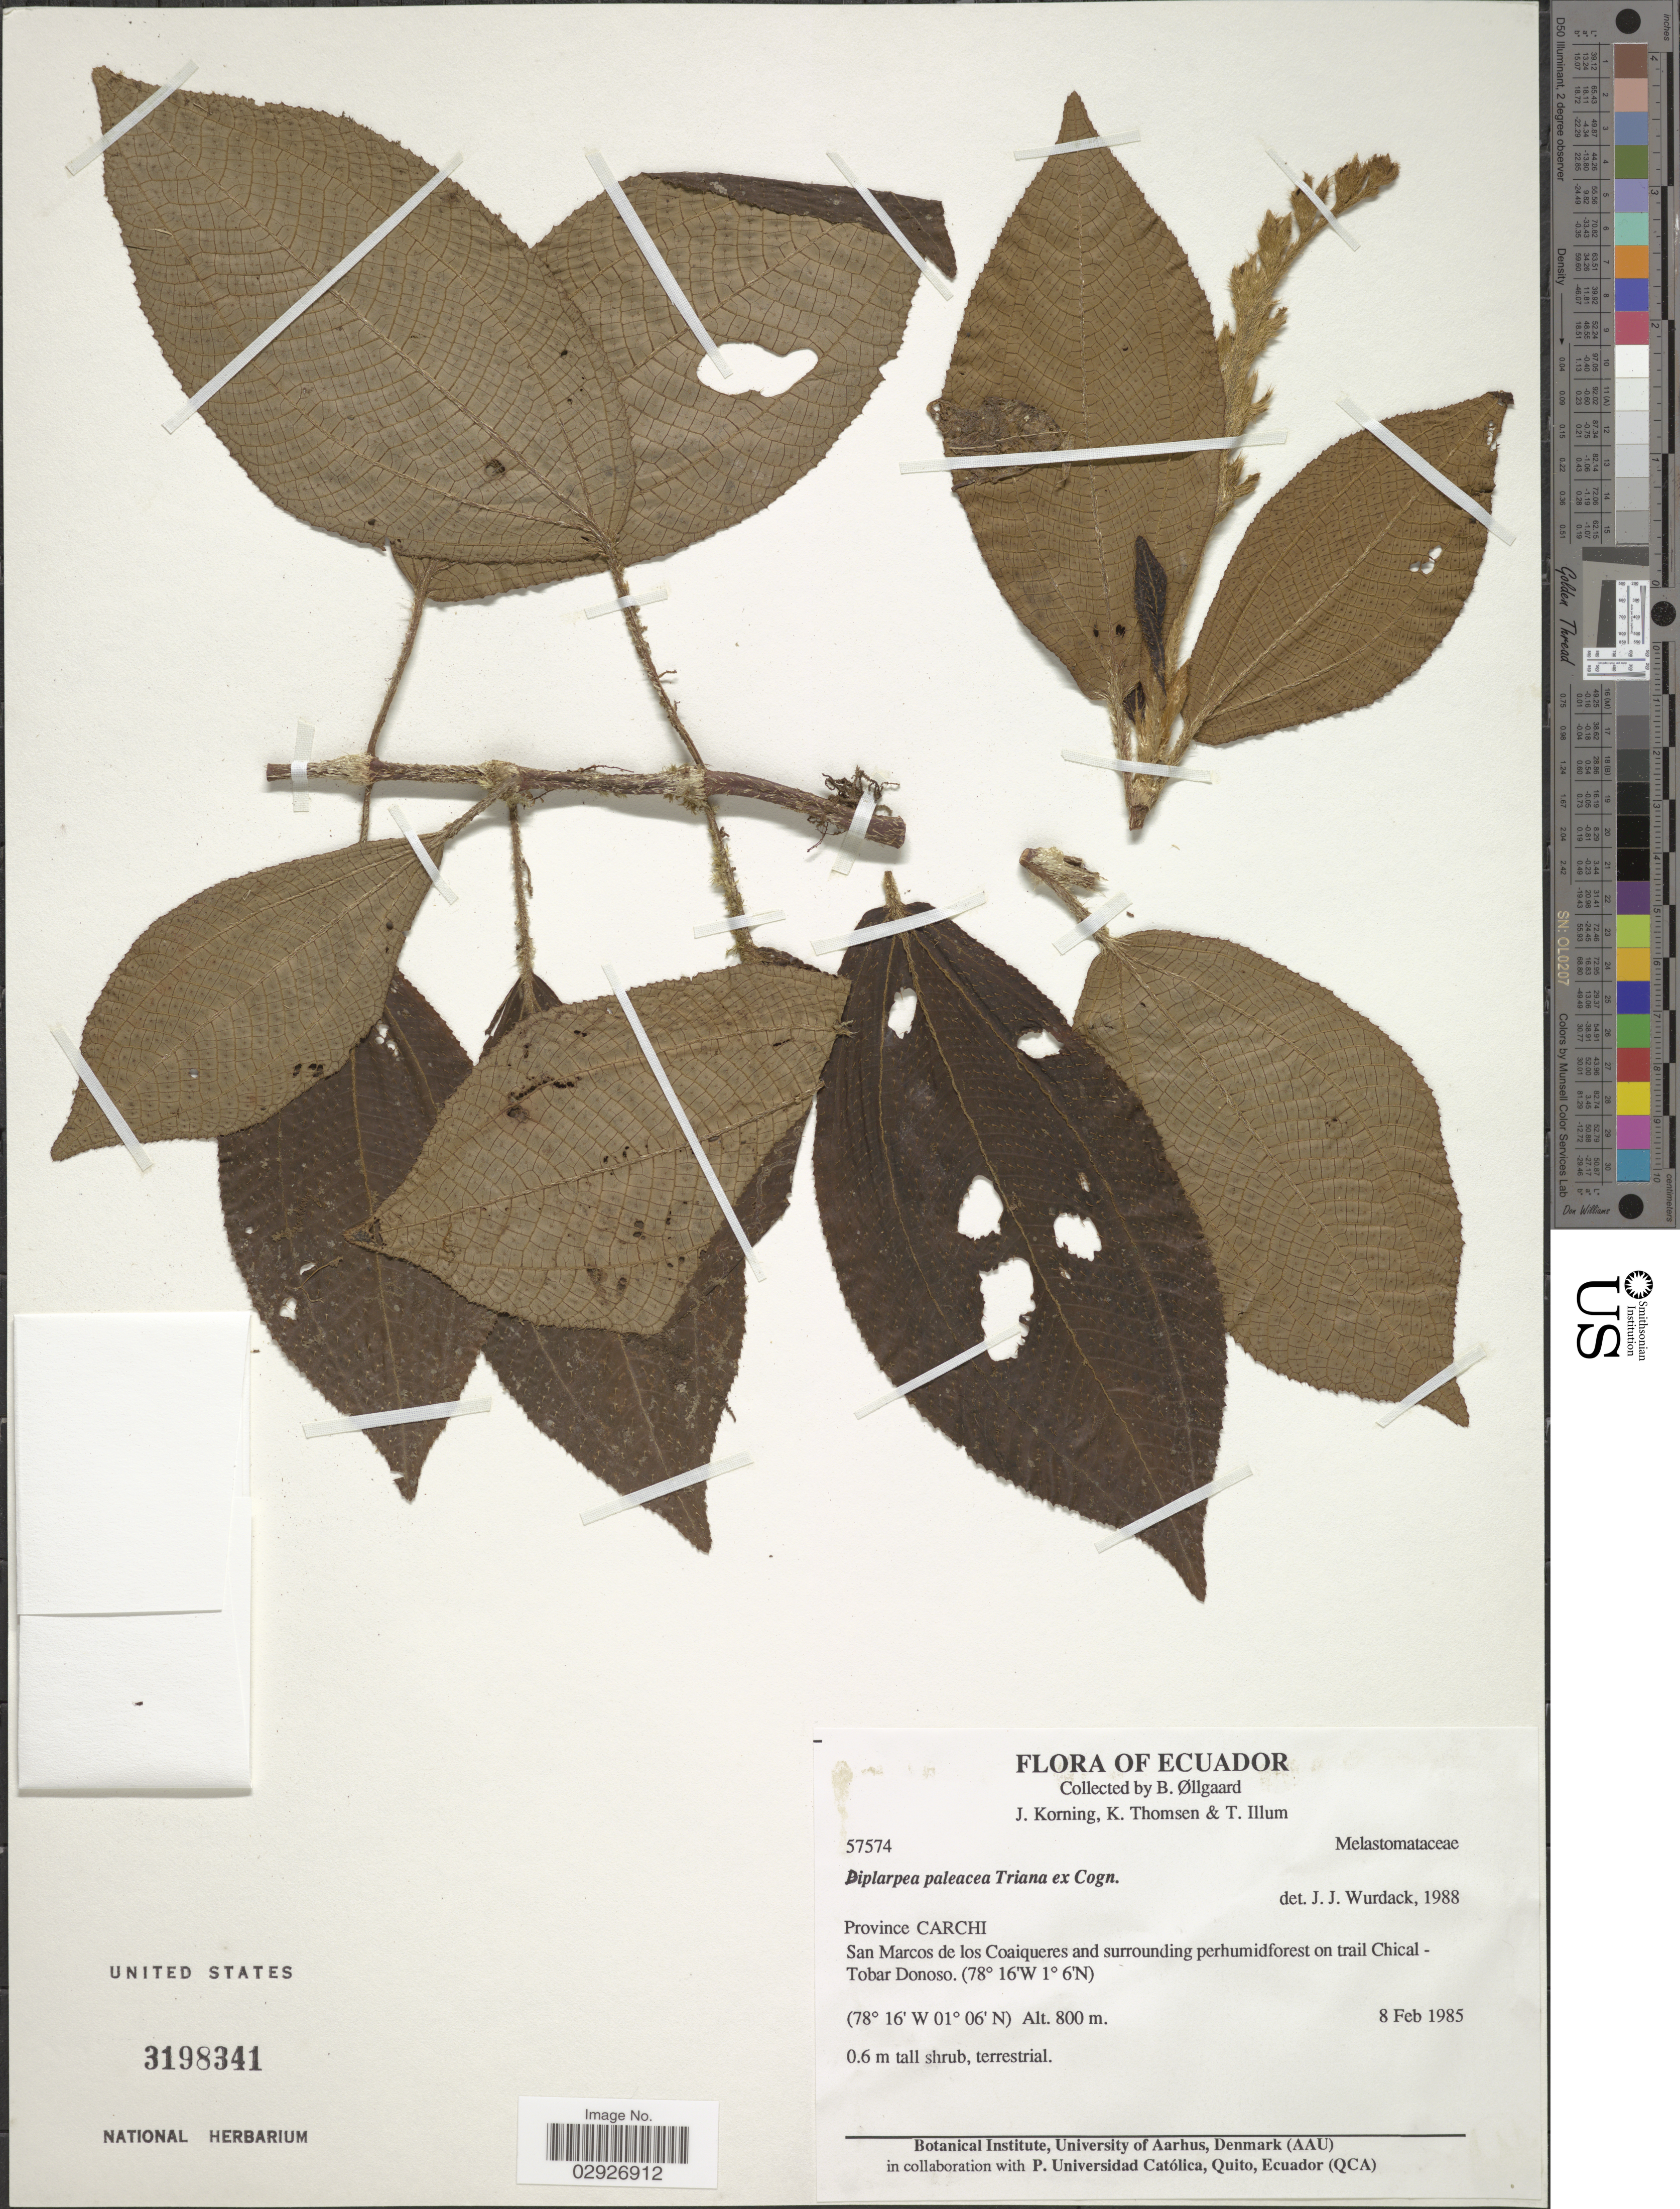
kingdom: Plantae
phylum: Tracheophyta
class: Magnoliopsida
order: Myrtales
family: Melastomataceae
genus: Triolena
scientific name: Triolena paleacea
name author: (Triana) Almeda & Alvear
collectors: B. Øllgaard, J. Korning, K. Thomsen & T. Illum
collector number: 57574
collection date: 1985-02-08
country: Ecuador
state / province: Carchi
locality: Province Carchi. San Marcos de los Coaiqueres and surrounding perhumidforest on trail Chical-Tobar Donoso.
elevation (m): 800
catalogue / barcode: US 3198341